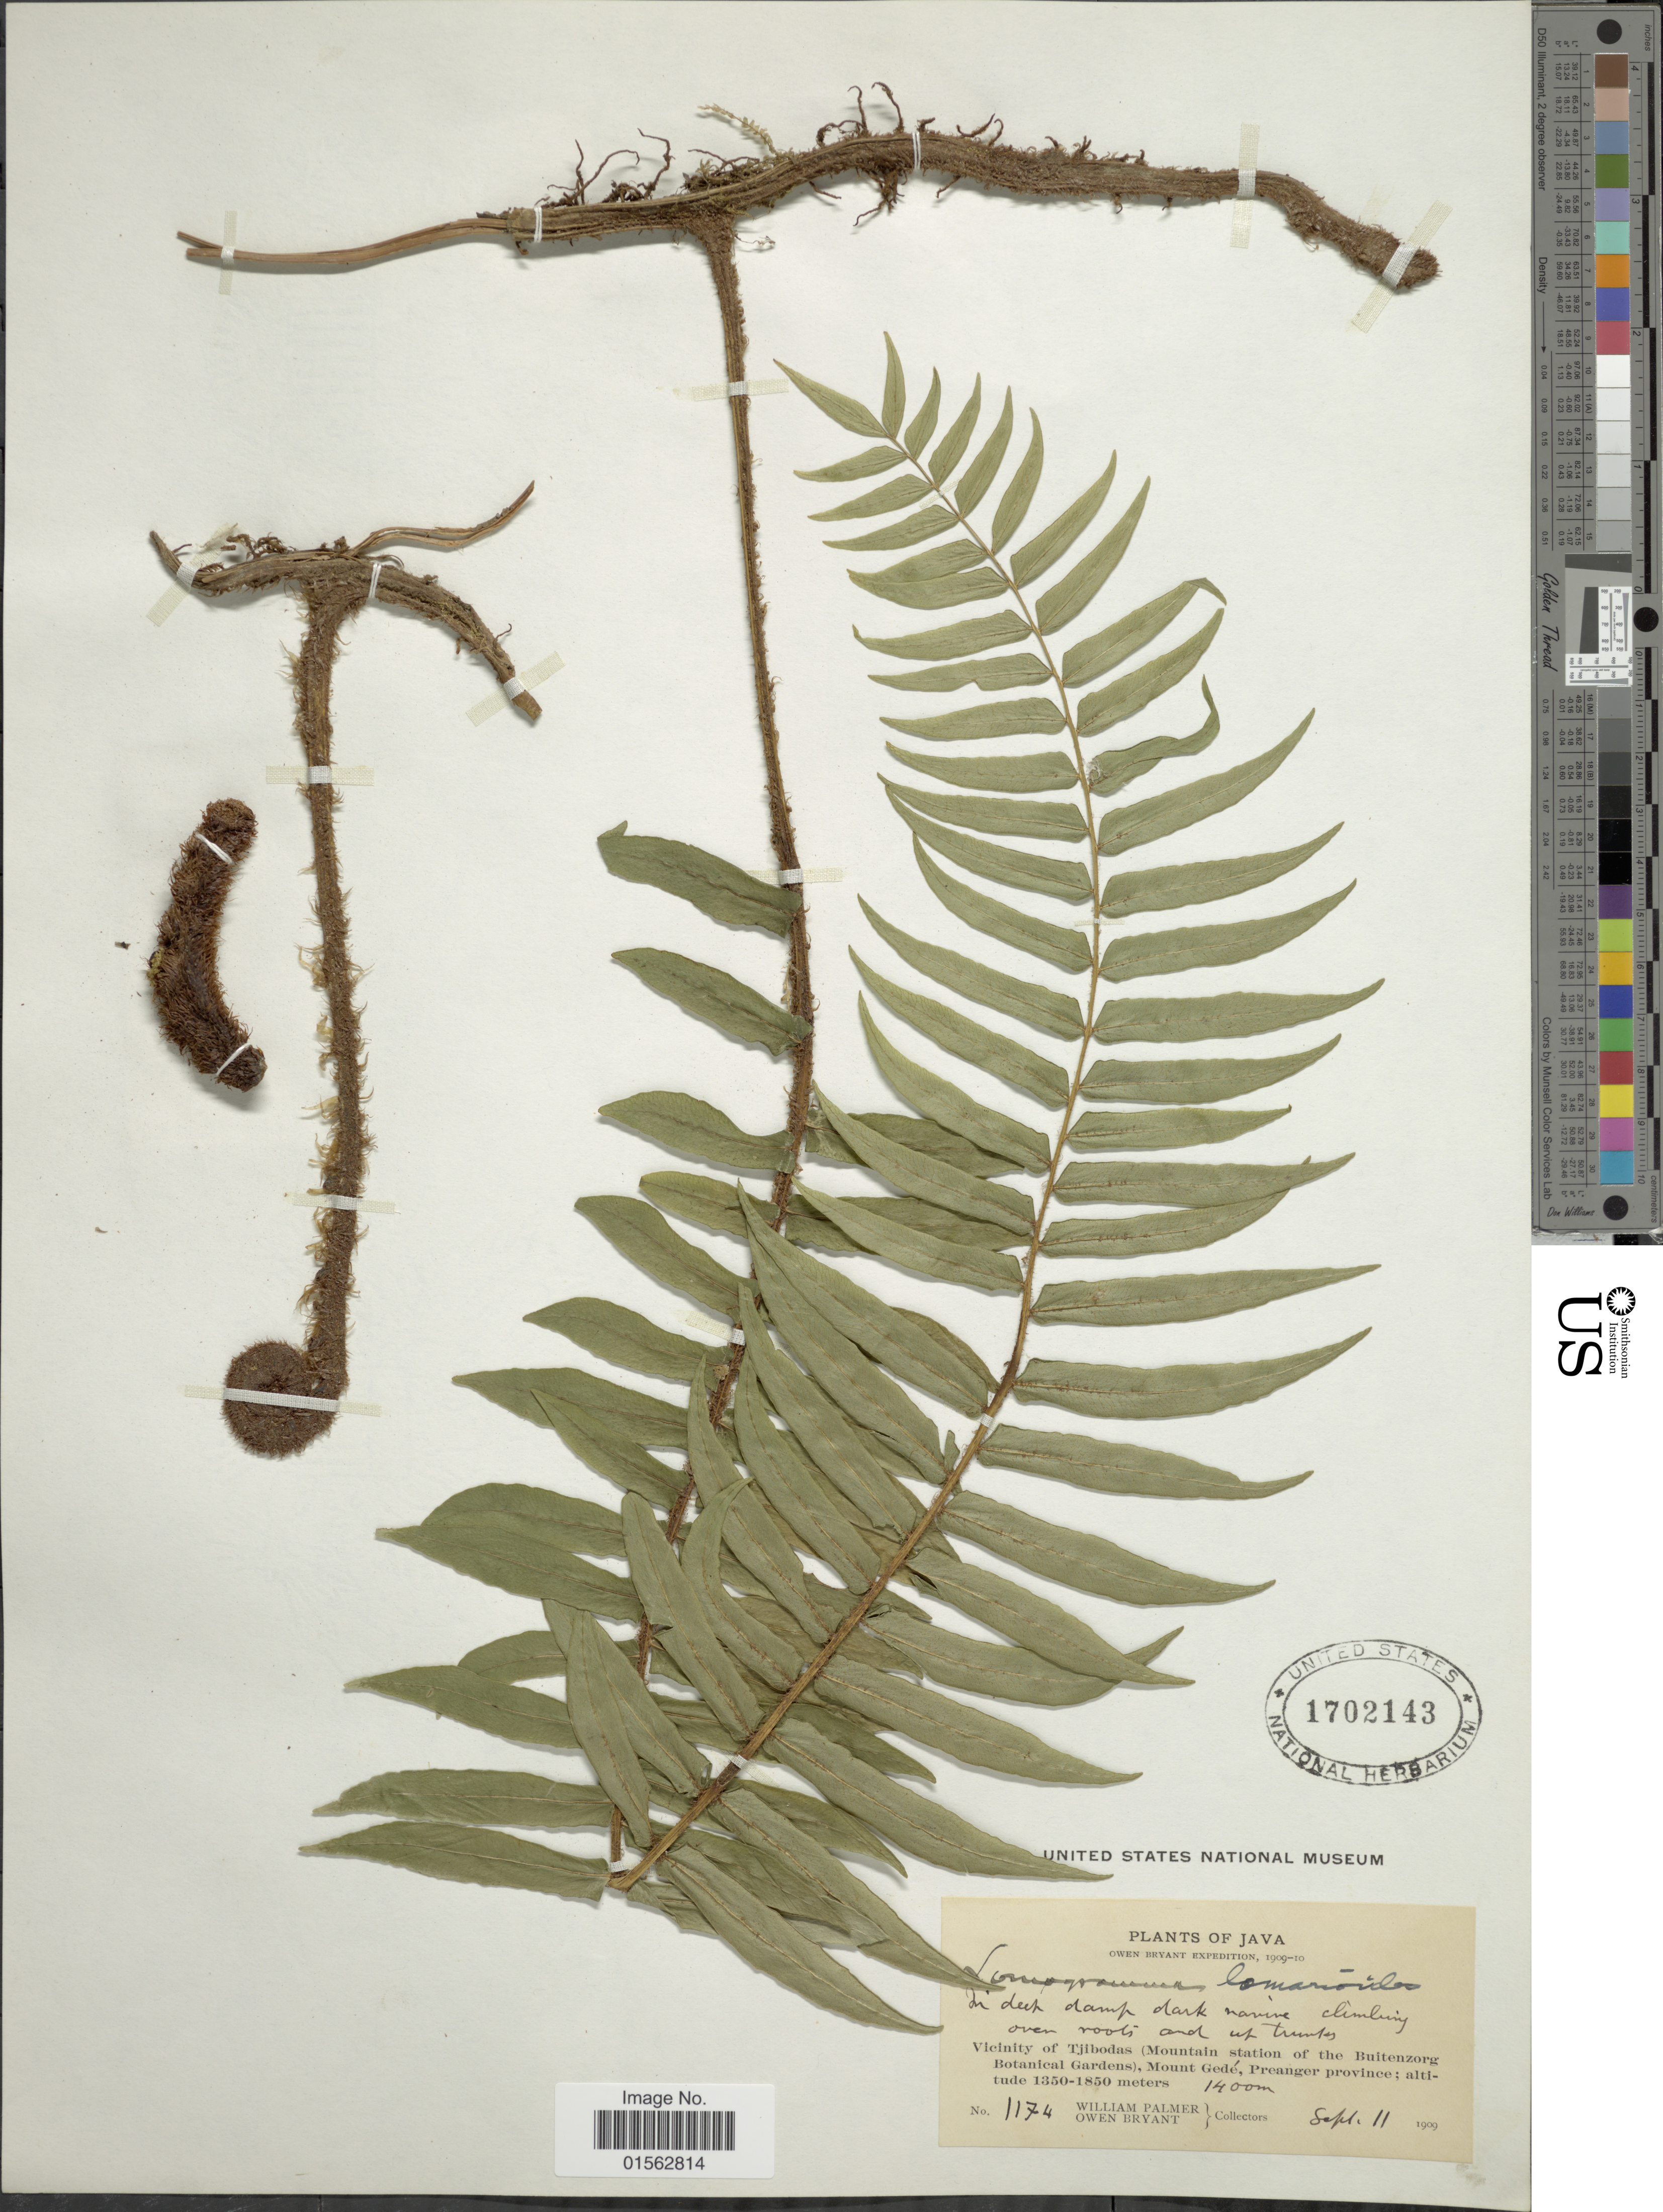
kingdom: Plantae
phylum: Tracheophyta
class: Polypodiopsida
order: Polypodiales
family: Dryopteridaceae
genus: Lomagramma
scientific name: Lomagramma lomarioides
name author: (Blume) J. Sm.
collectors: W. Palmer & O. Bryant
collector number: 1174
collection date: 1909-09-11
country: Indonesia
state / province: Java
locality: Vicinity of Tjibodas (Mountain Station of the Buitenzorg Botanical Gardens), Mount Gedé, Preanger province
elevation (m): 1400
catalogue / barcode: US 1702143